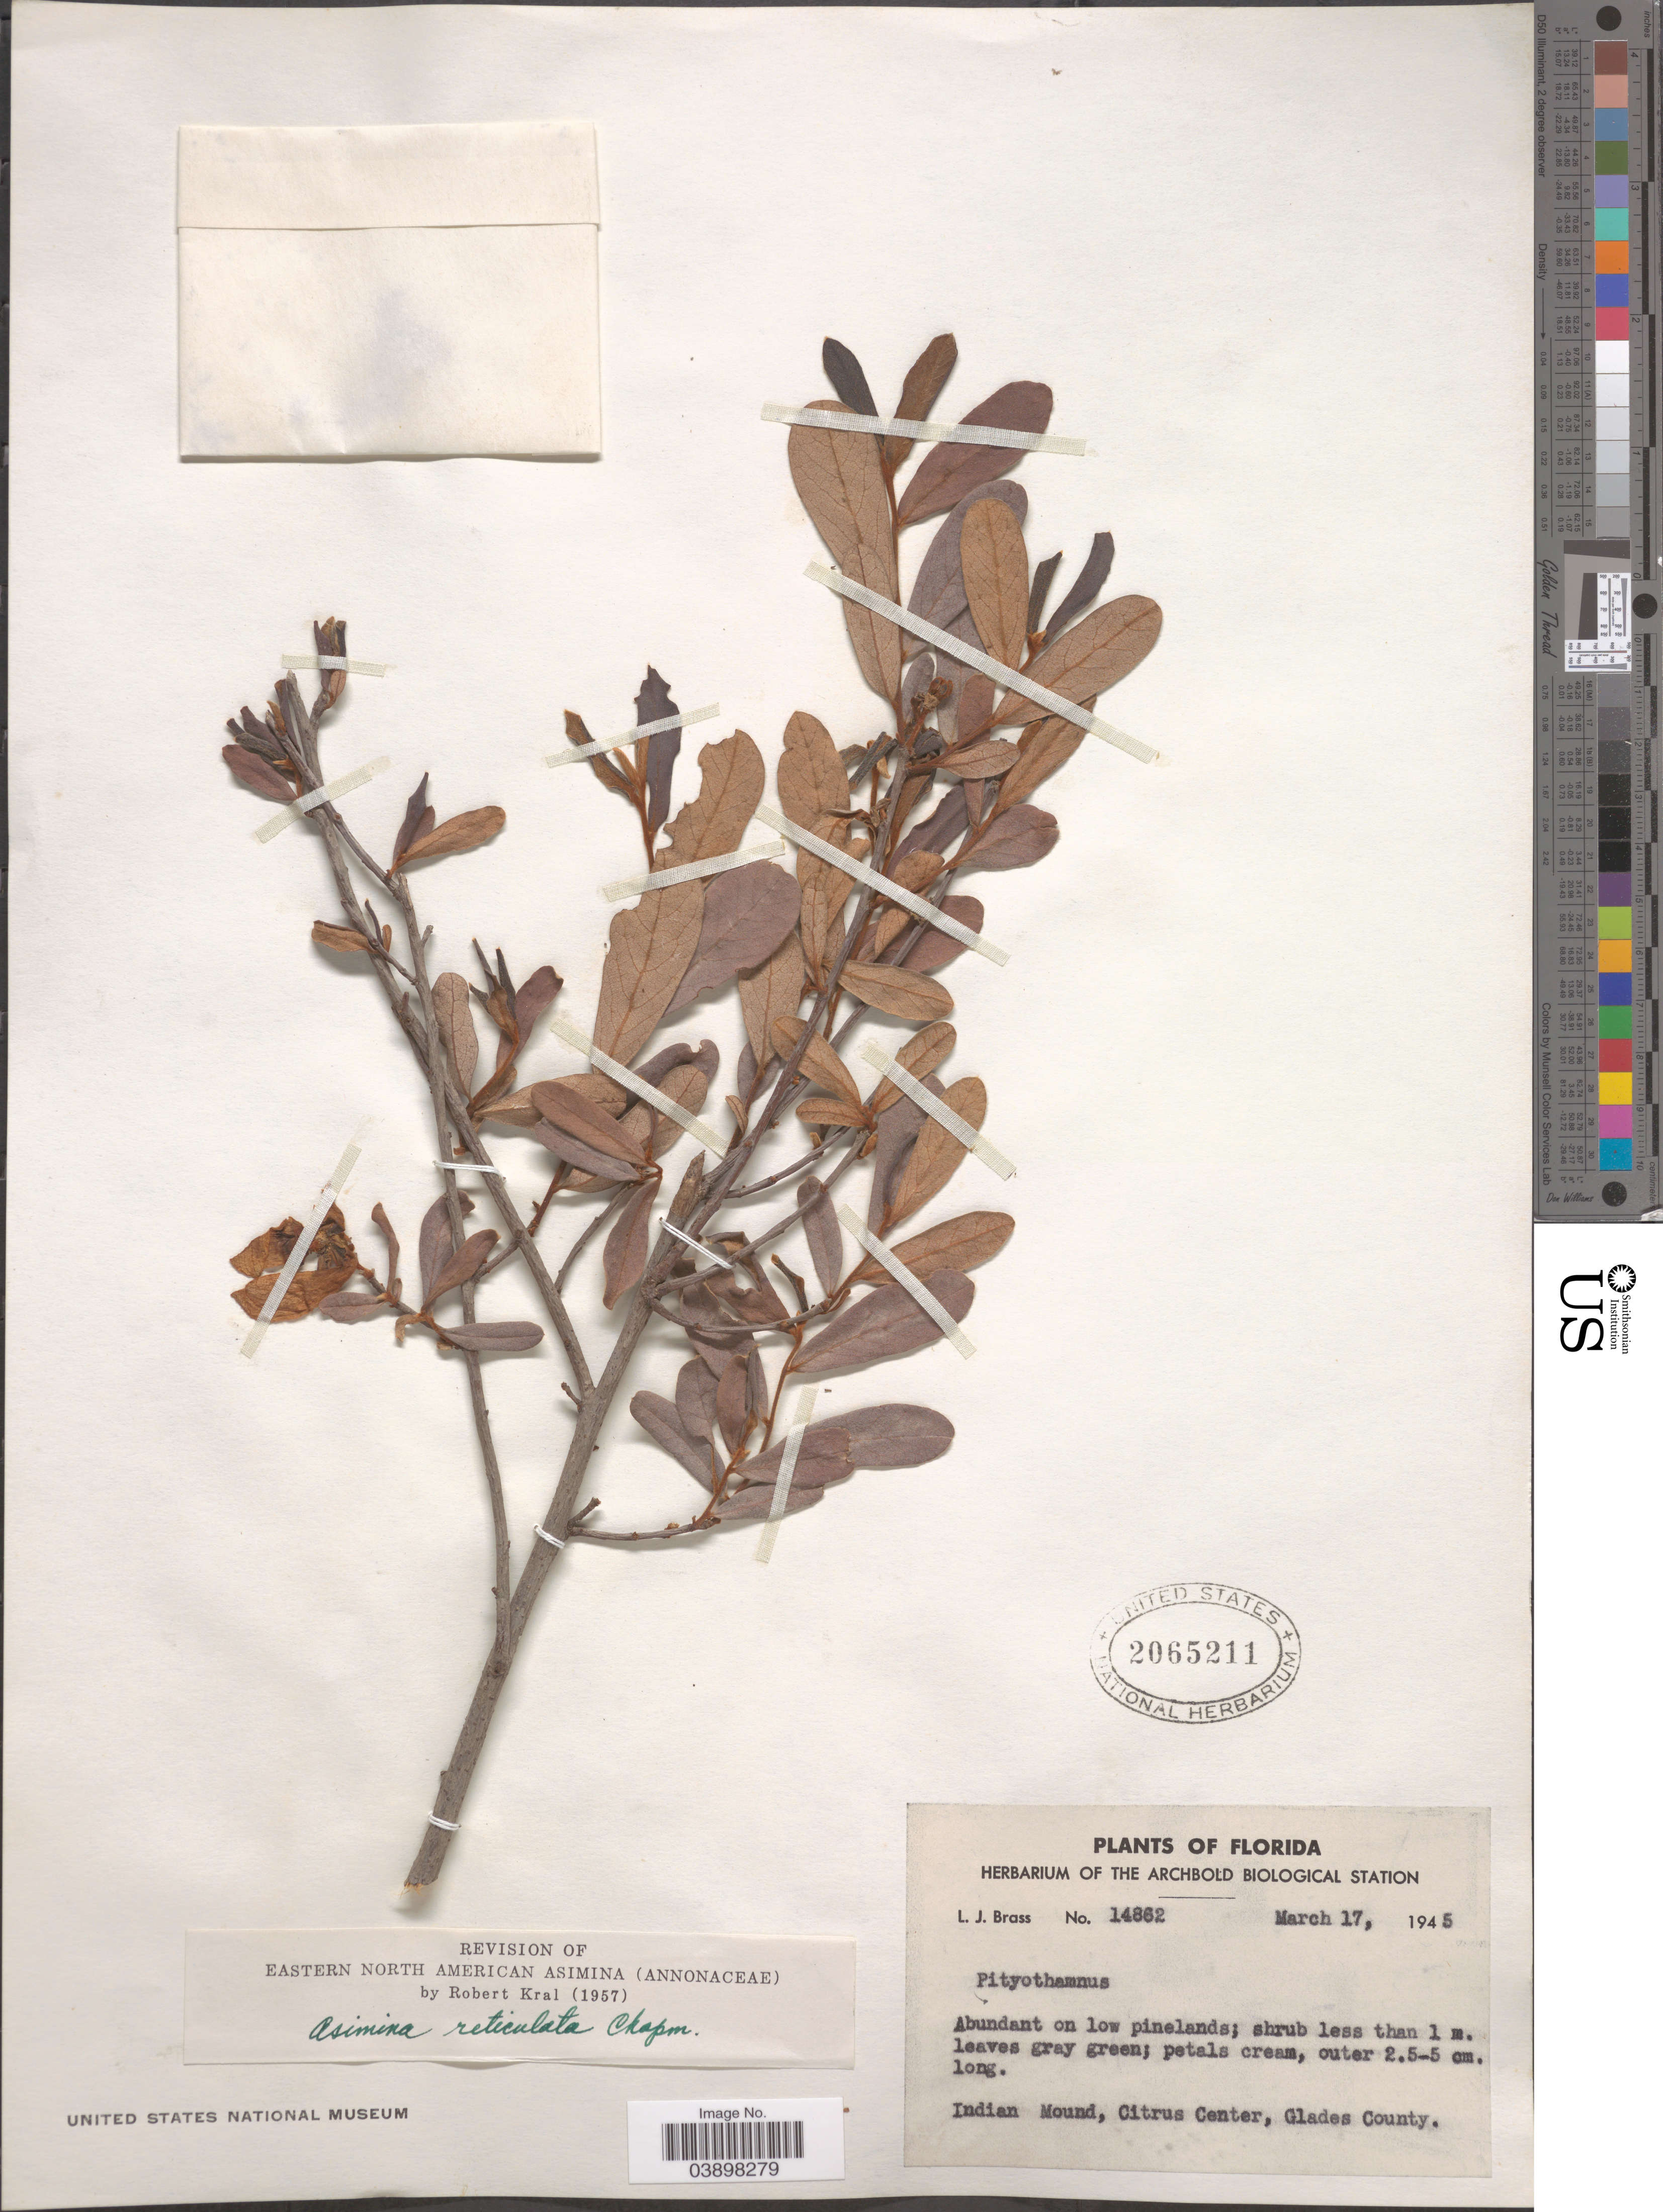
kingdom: Plantae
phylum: Tracheophyta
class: Magnoliopsida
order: Magnoliales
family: Annonaceae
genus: Asimina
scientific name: Asimina reticulata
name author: (Shuttlew.) Chapm.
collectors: L. J. Brass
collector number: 14862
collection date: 1945-03-17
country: United States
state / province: Florida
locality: Indian Mound, Citrus Center, Glades County.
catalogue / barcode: US 2065211